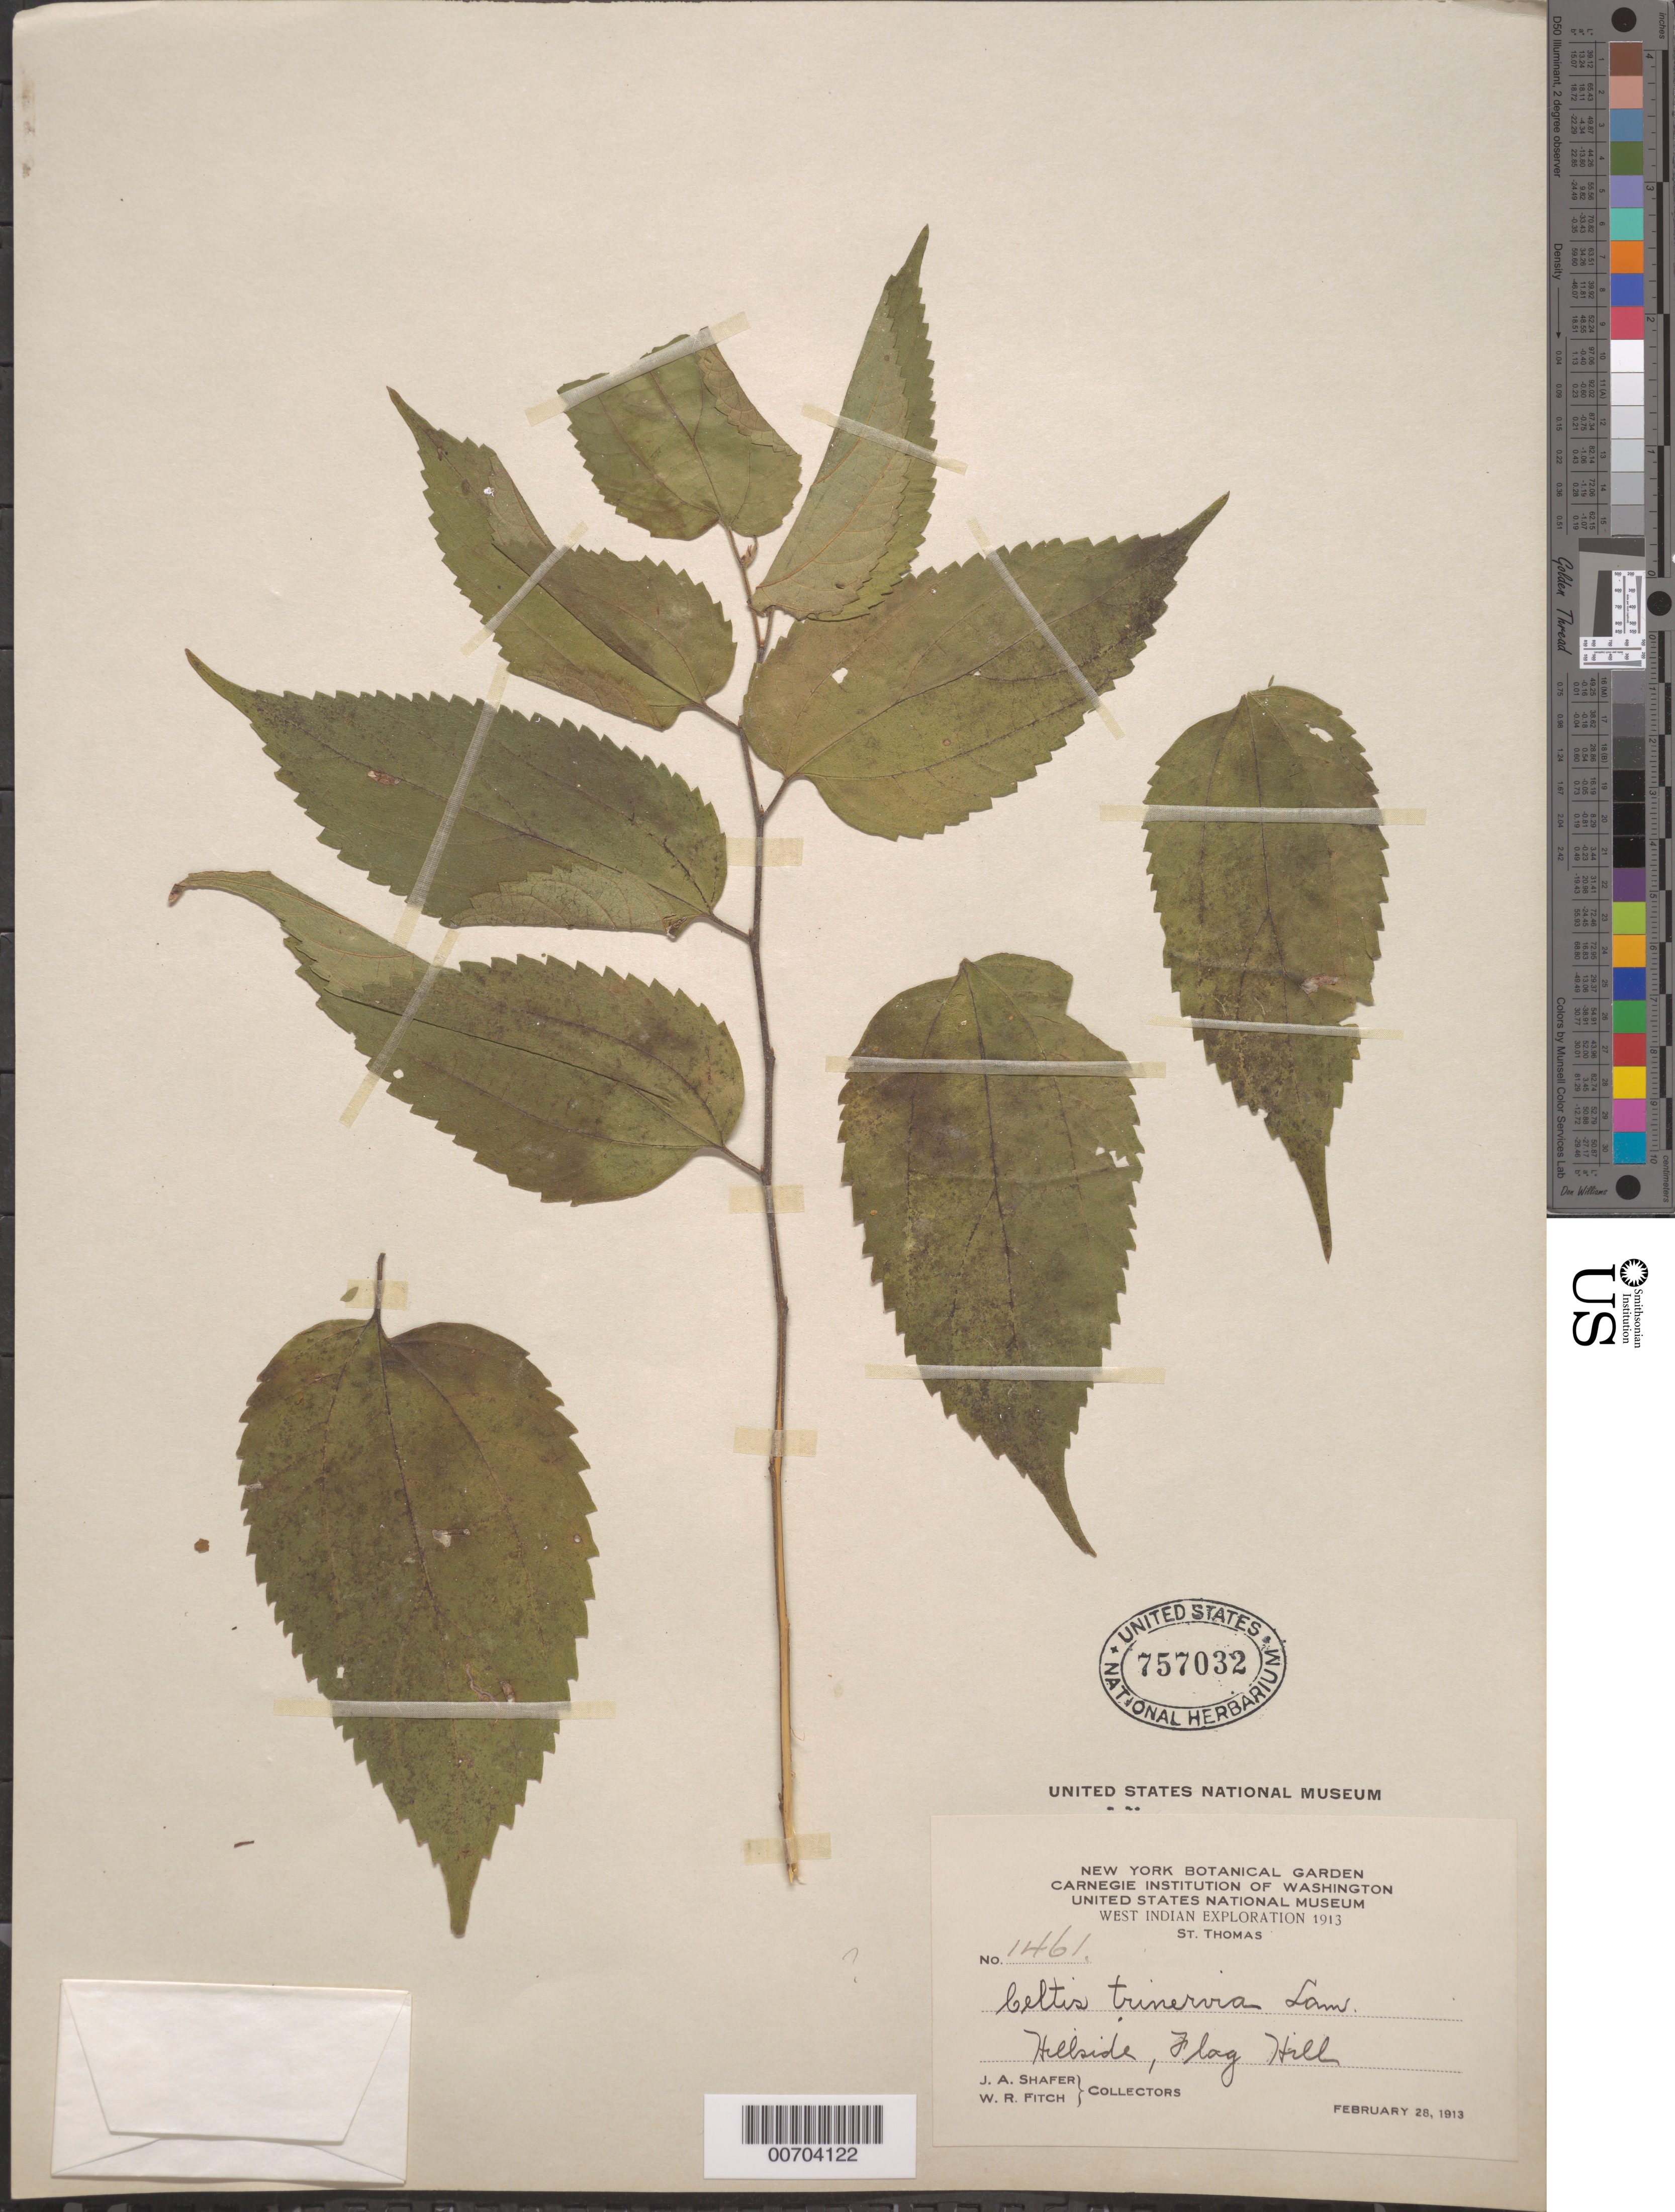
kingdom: Plantae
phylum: Tracheophyta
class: Magnoliopsida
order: Rosales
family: Cannabaceae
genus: Celtis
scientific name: Celtis trinervia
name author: Lam.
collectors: J. A. Shafer & W. R. Fitch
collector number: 1461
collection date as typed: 28 Feb 1913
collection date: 1913-02-28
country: U.S. Virgin Islands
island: St. Thomas Island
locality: Flag Hill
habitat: Hillside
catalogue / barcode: US 757032